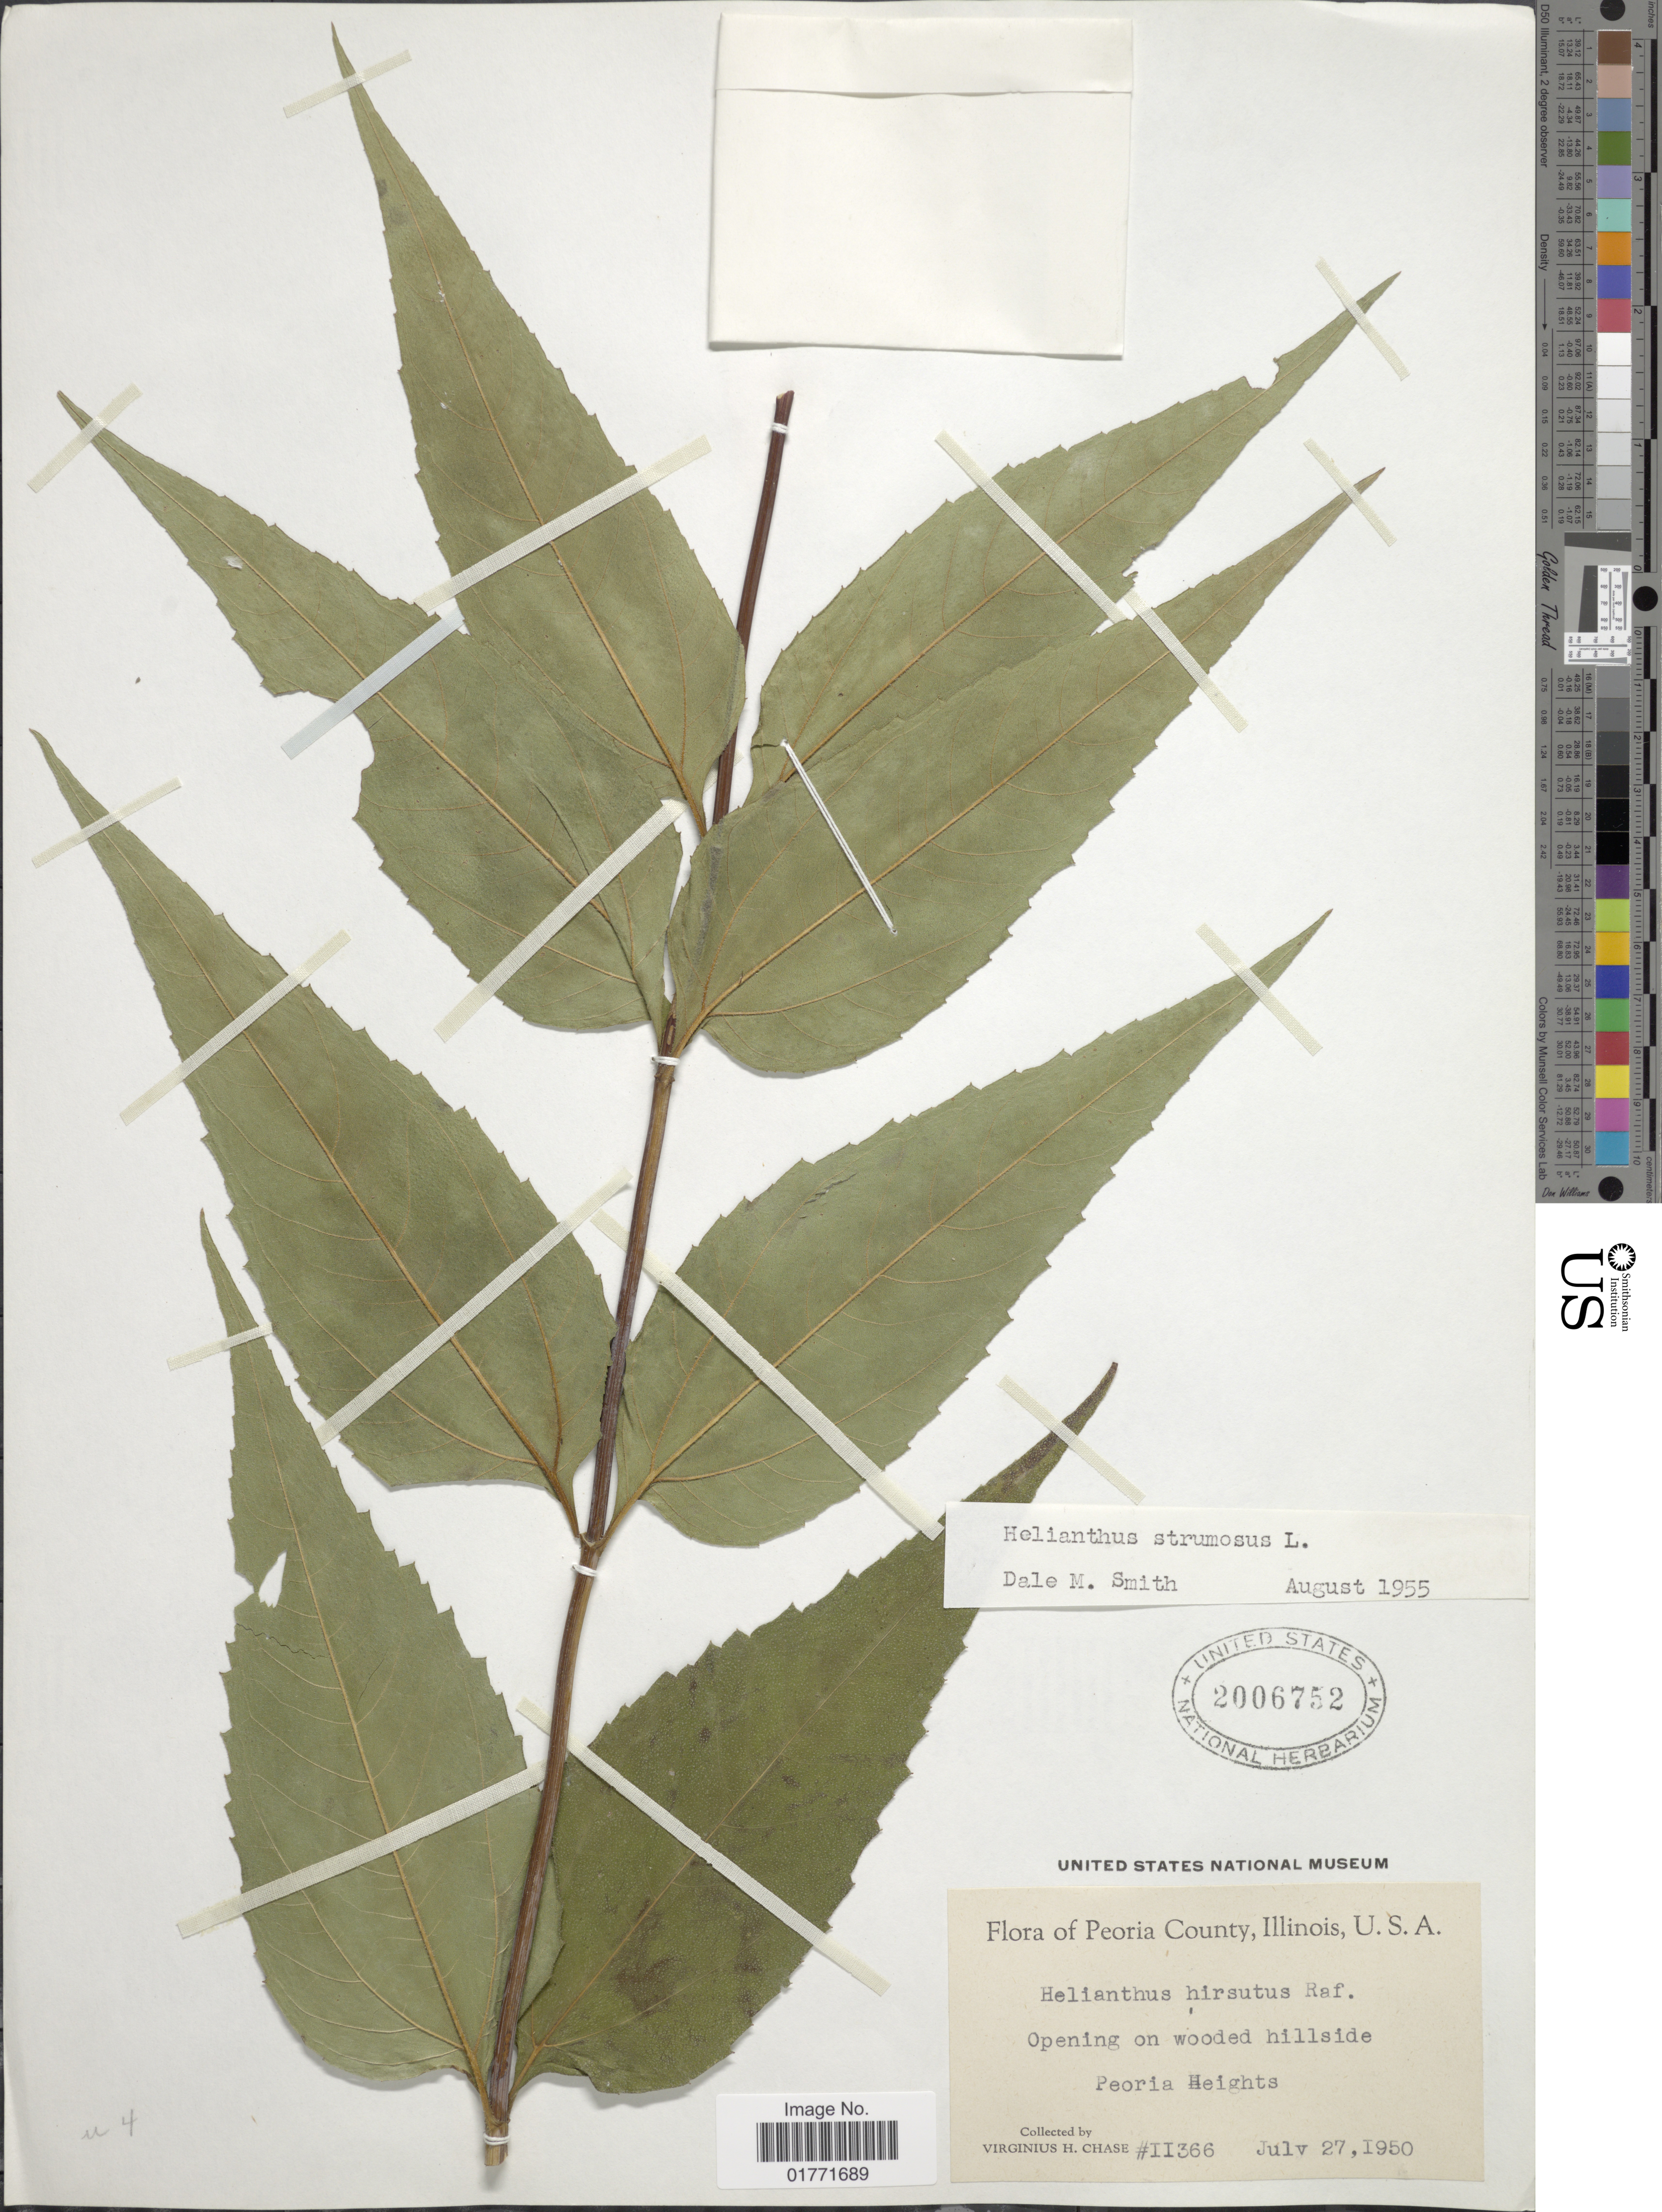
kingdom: Plantae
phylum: Tracheophyta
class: Magnoliopsida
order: Asterales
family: Asteraceae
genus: Helianthus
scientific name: Helianthus strumosus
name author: L.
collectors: V. H. Chase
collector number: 11366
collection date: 1950-07-27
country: United States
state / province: Illinois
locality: Peoria County, Illinois, U. S. A. Opening on wooded hillside Peoria Heights.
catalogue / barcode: US 2006752